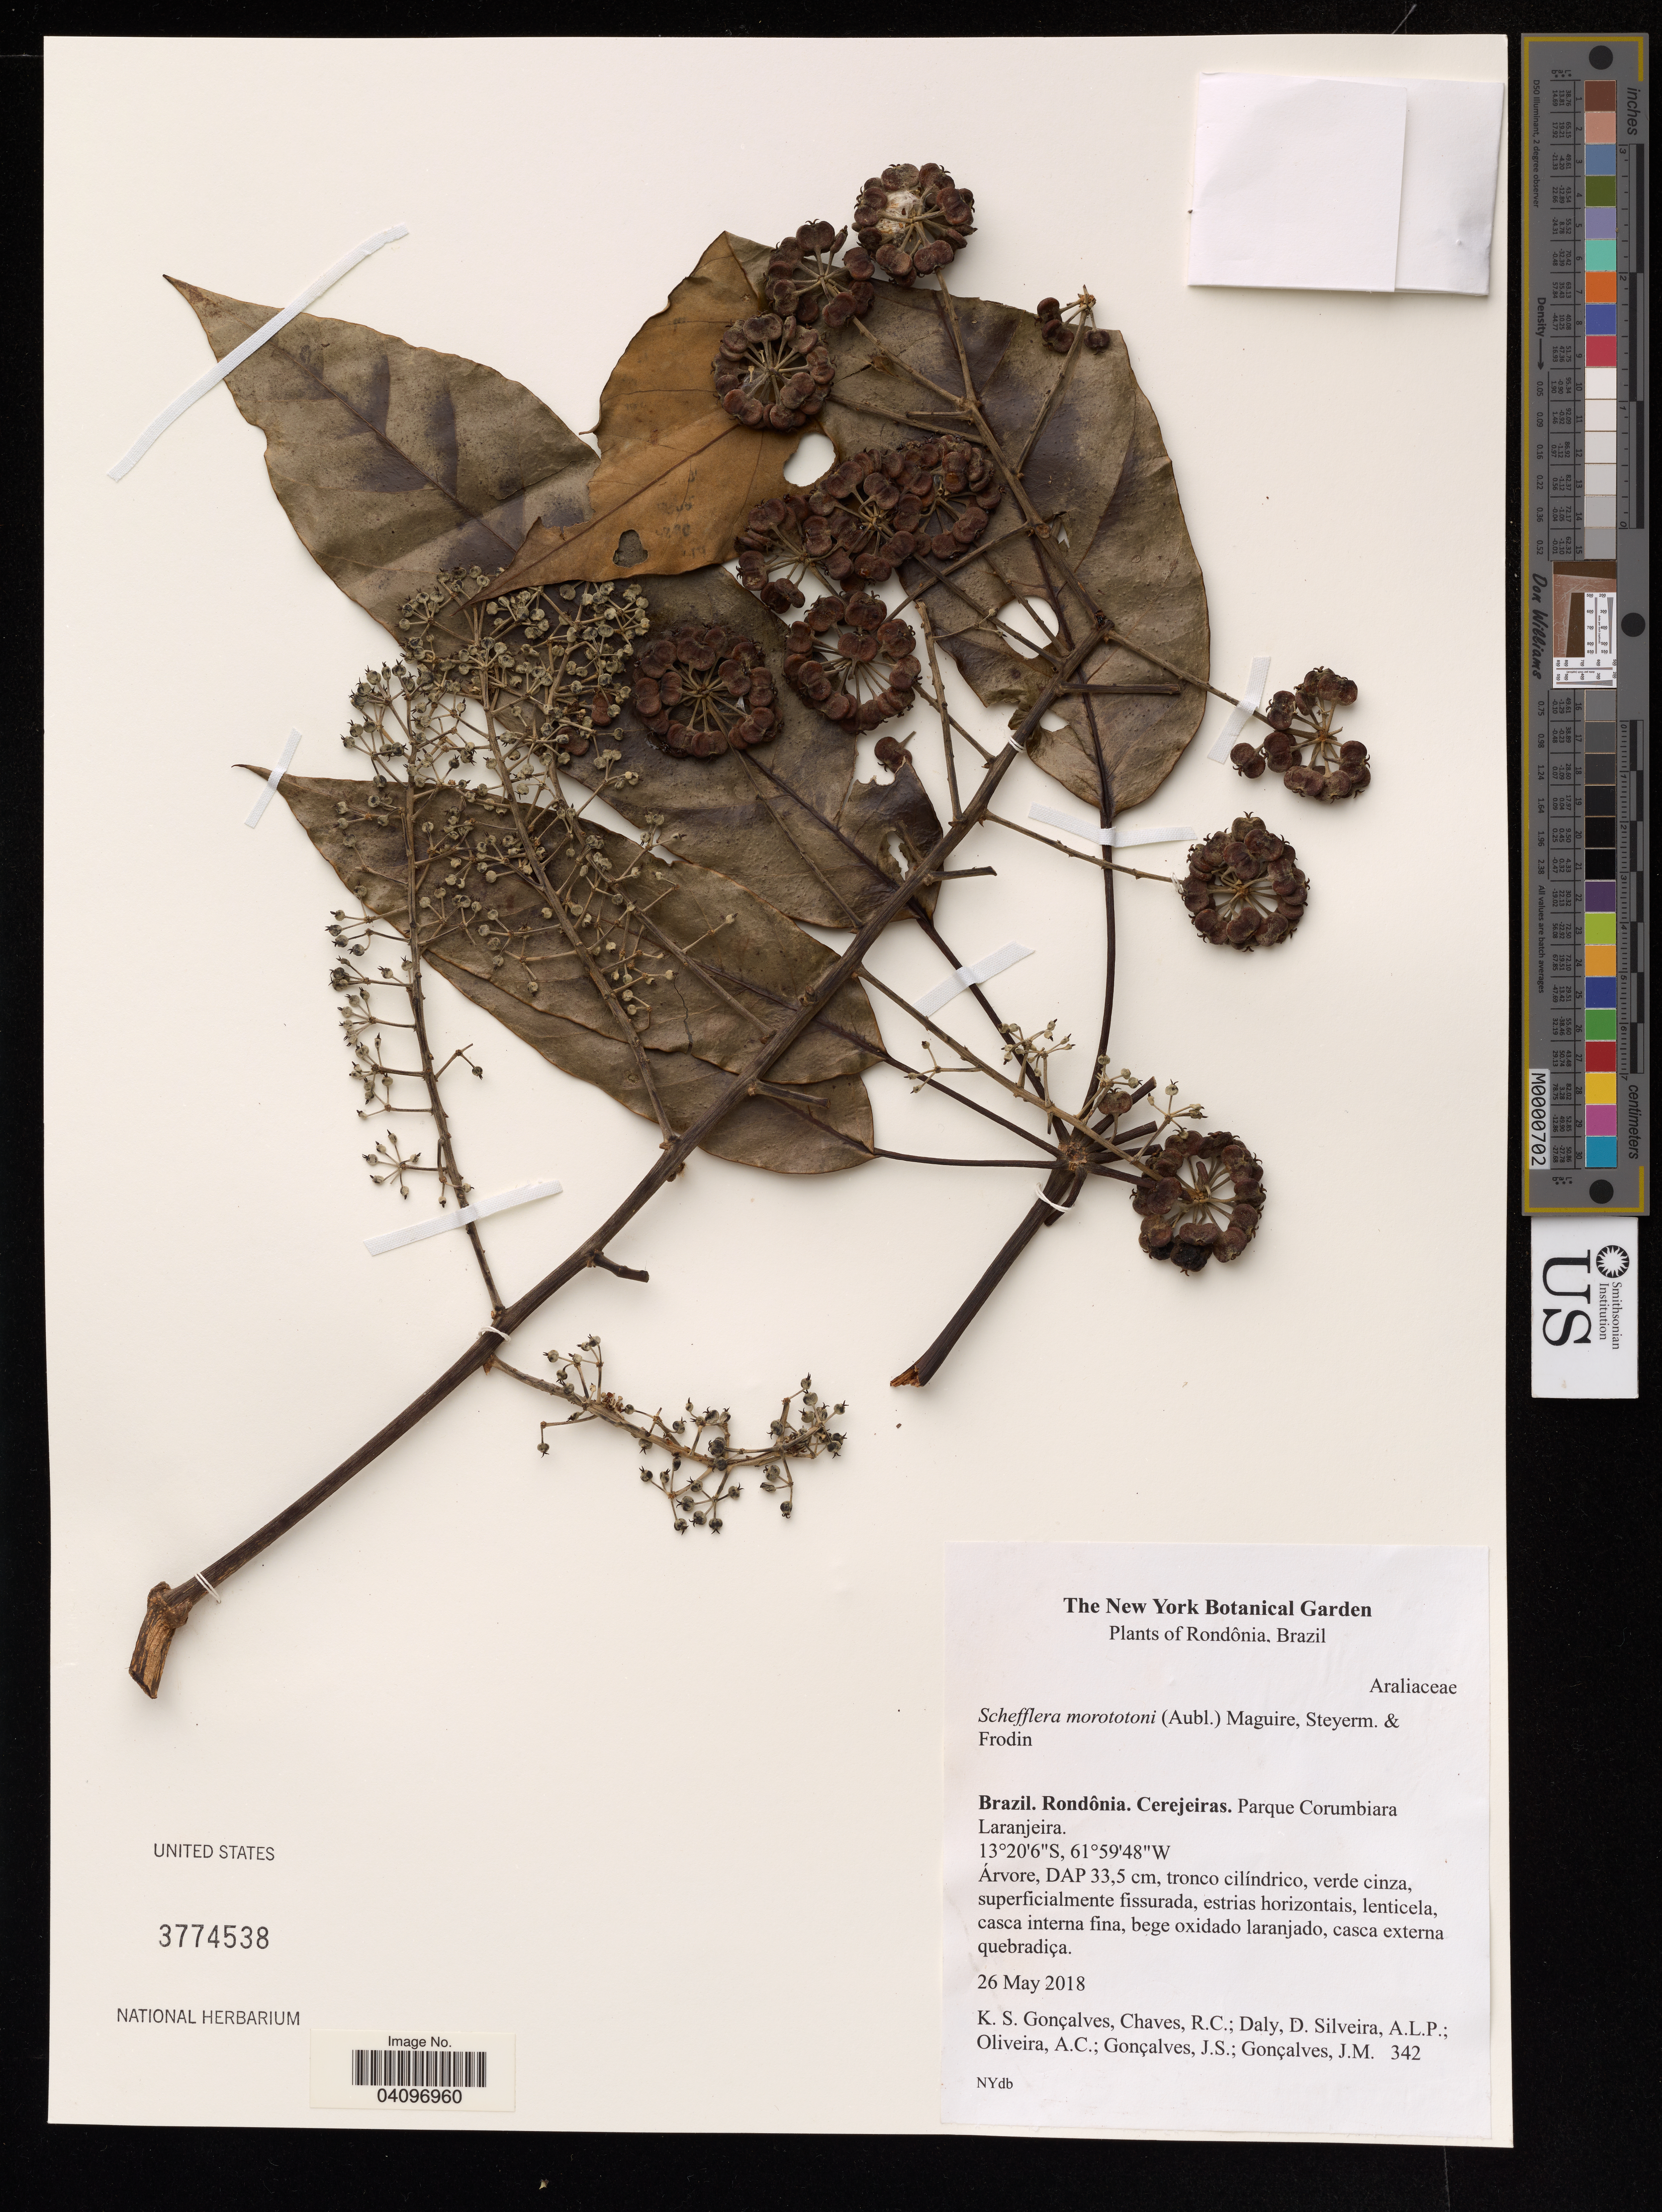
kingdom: Plantae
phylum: Tracheophyta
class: Magnoliopsida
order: Apiales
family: Araliaceae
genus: Schefflera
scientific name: Schefflera morototoni (Aubl.) Maguire, Steyerm. & Frodin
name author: (Aubl.) Maguire et al.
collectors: K. Gonçalves, R. Chaves, D. Daly & A. Silveira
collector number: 342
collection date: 2018-05-26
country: Brazil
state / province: Rondônia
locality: Cerejeiras. Parque Corumbiara Laranjeira.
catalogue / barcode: US 3774538